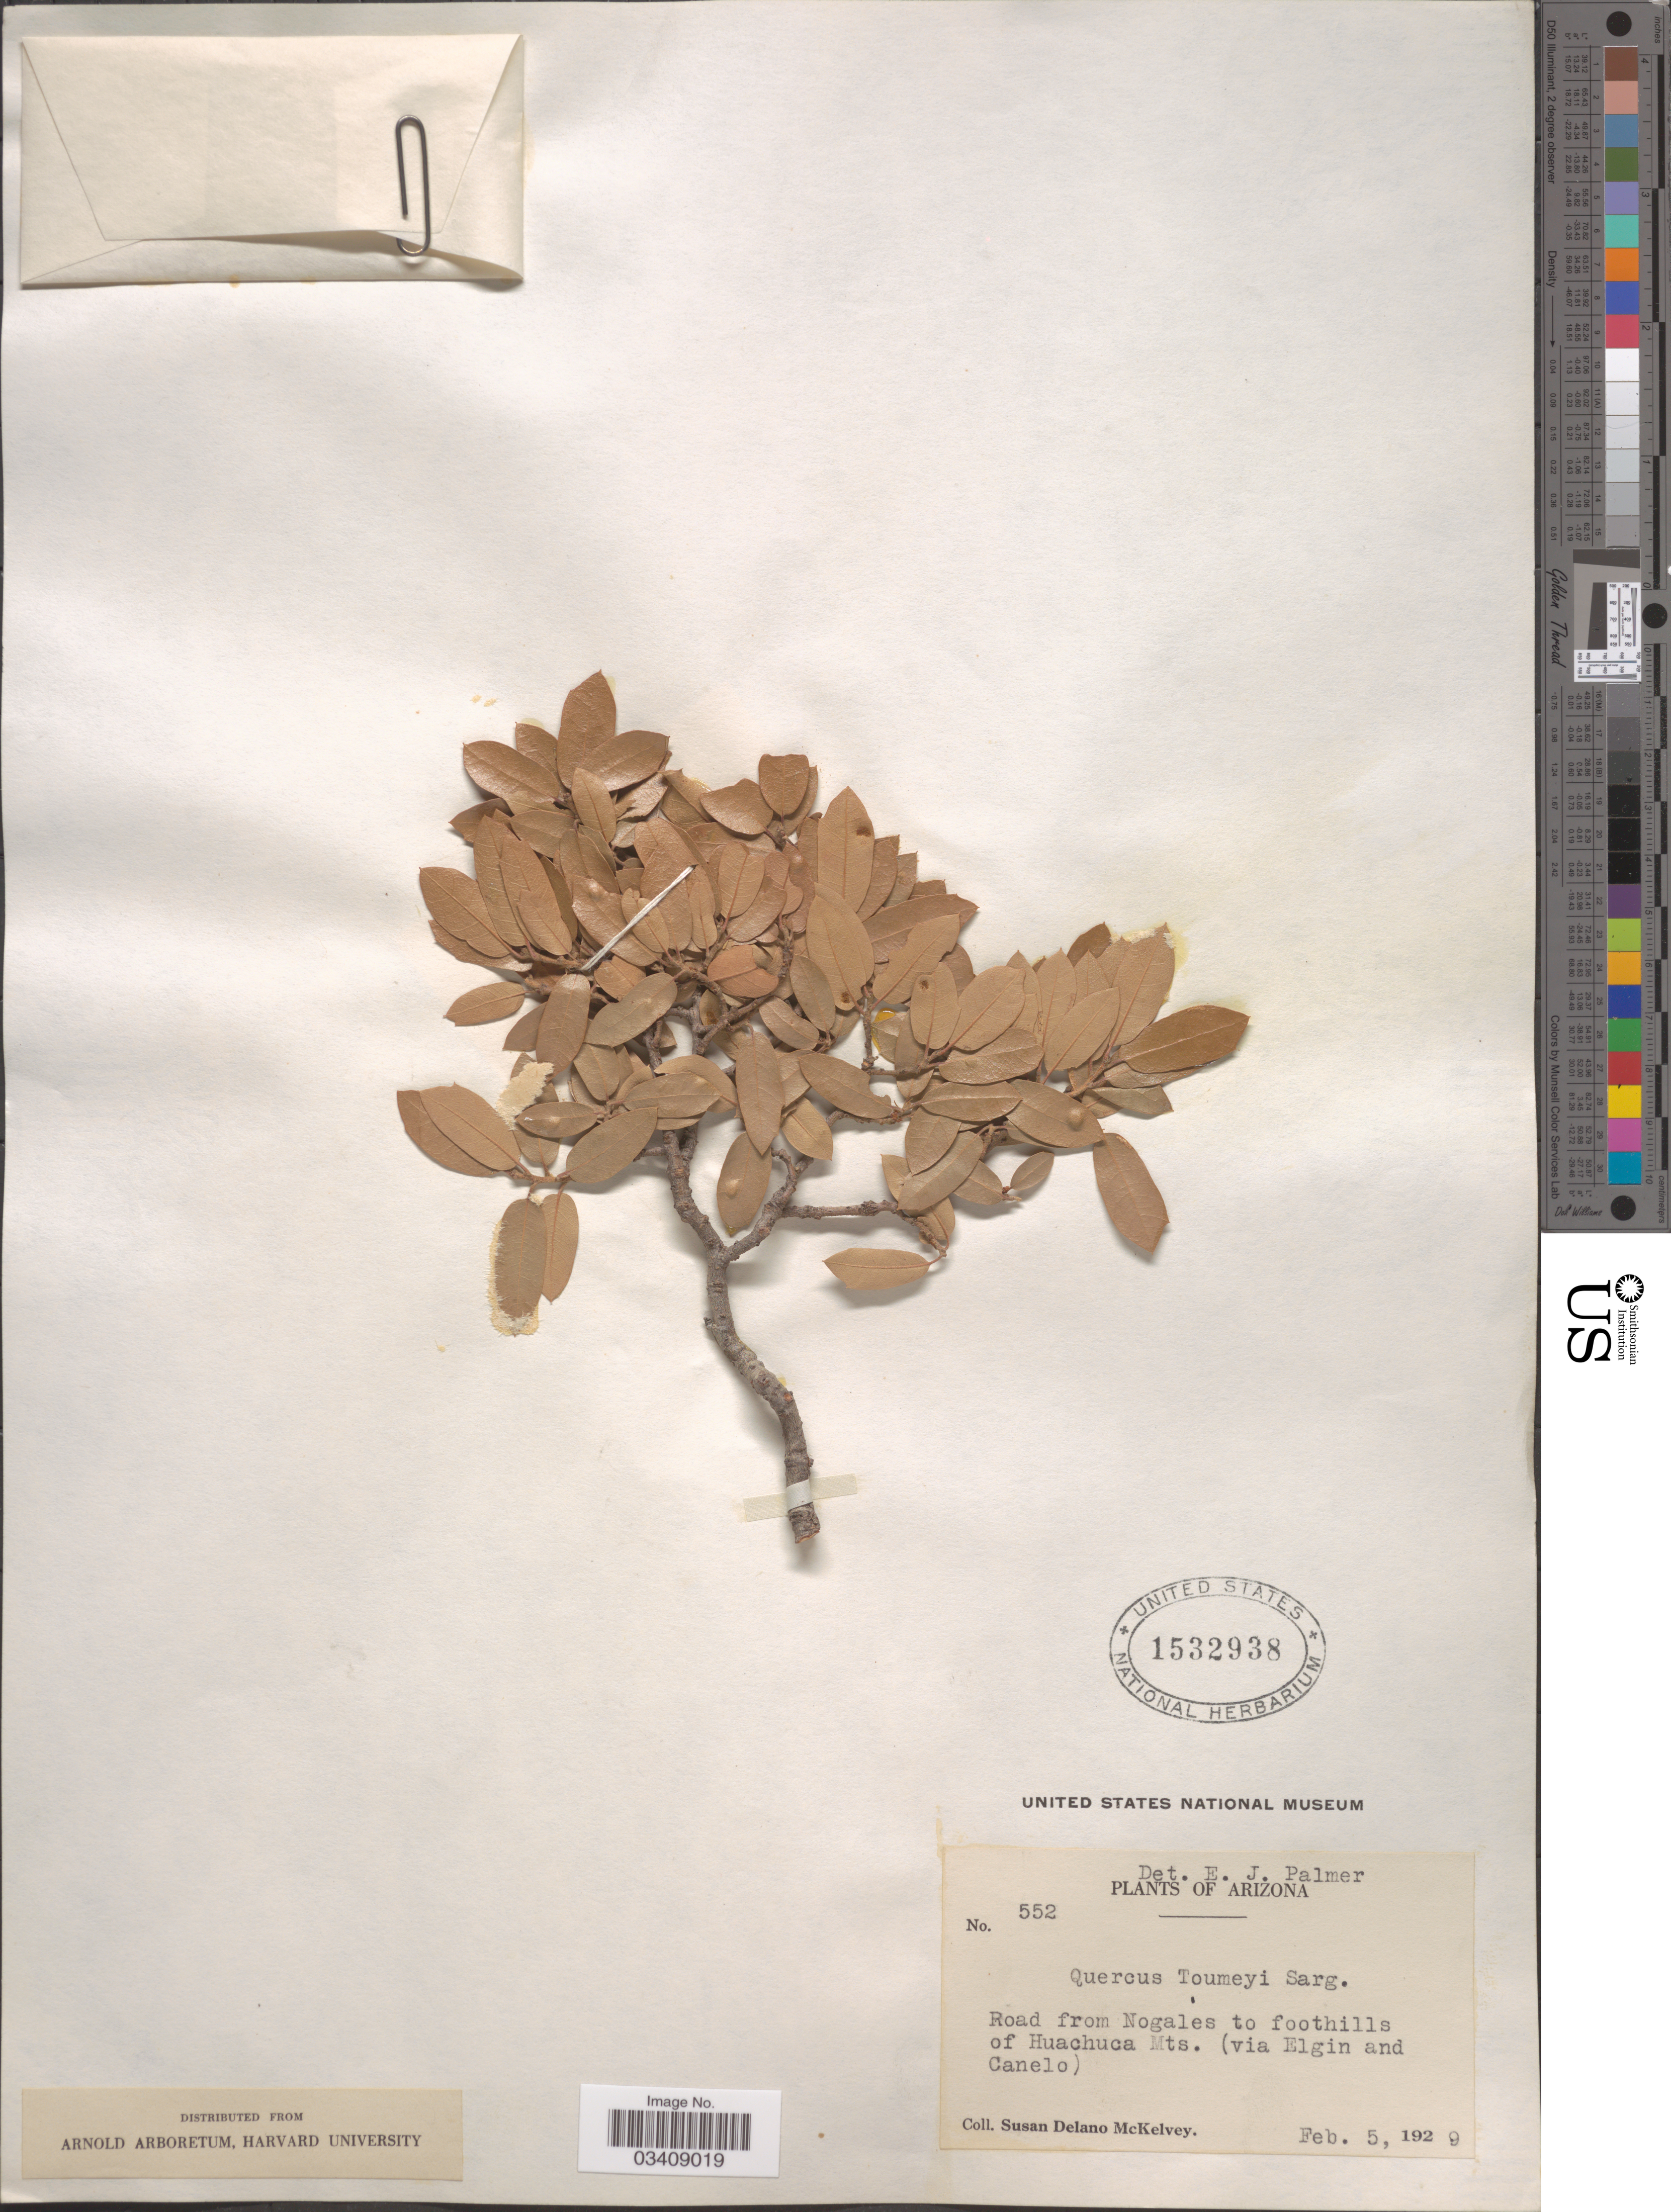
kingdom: Plantae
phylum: Tracheophyta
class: Magnoliopsida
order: Fagales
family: Fagaceae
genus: Quercus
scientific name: Quercus toumeyi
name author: Sarg.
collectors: S. A. McKelvey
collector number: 552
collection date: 1929-02-05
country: United States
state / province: Arizona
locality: Road from Nogales to foothills of Huachuca Mts. (via Elgin and Canelo).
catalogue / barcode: US 1532938